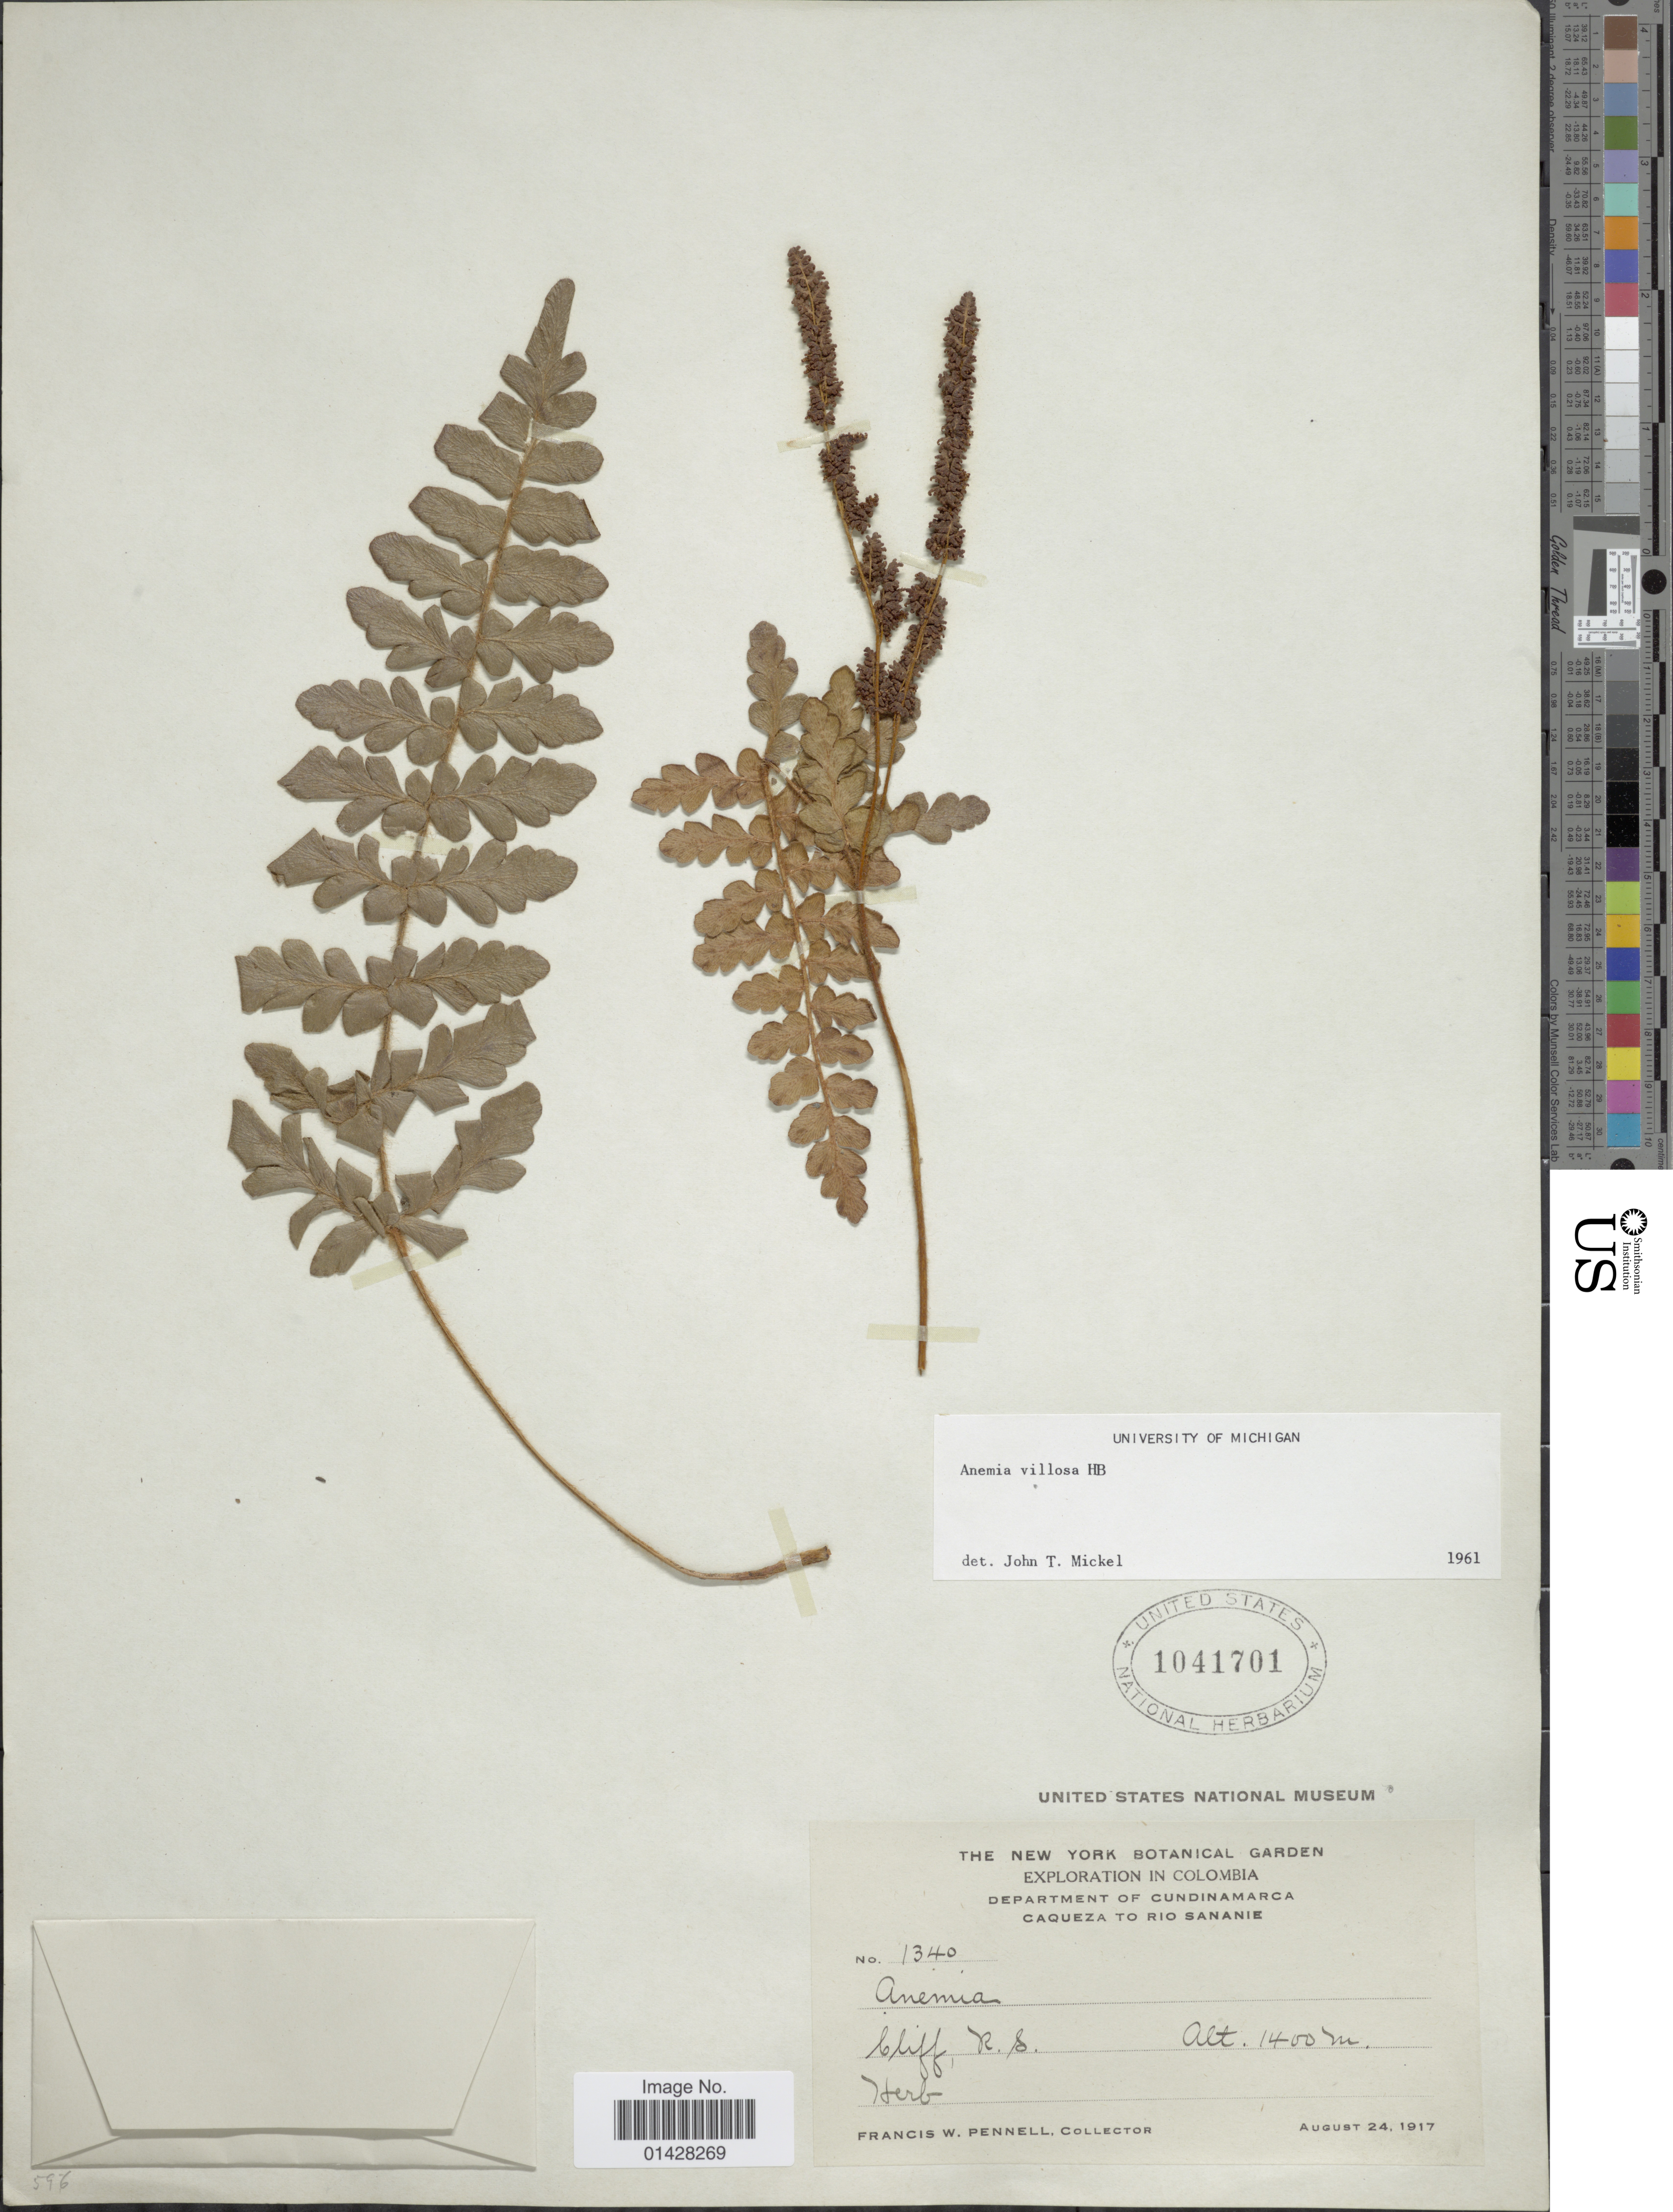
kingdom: Plantae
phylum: Tracheophyta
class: Polypodiopsida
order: Schizaeales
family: Anemiaceae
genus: Anemia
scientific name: Anemia villosa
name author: Humb. & Bonpl. ex Willd.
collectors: F. W. Pennell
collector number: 1340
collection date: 1917-08-24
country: Colombia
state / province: Cundinamarca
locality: Department of Cundinamarca. Caqueza to Rio Sananie. Cliff, R.S.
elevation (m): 1400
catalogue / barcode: US 1041701